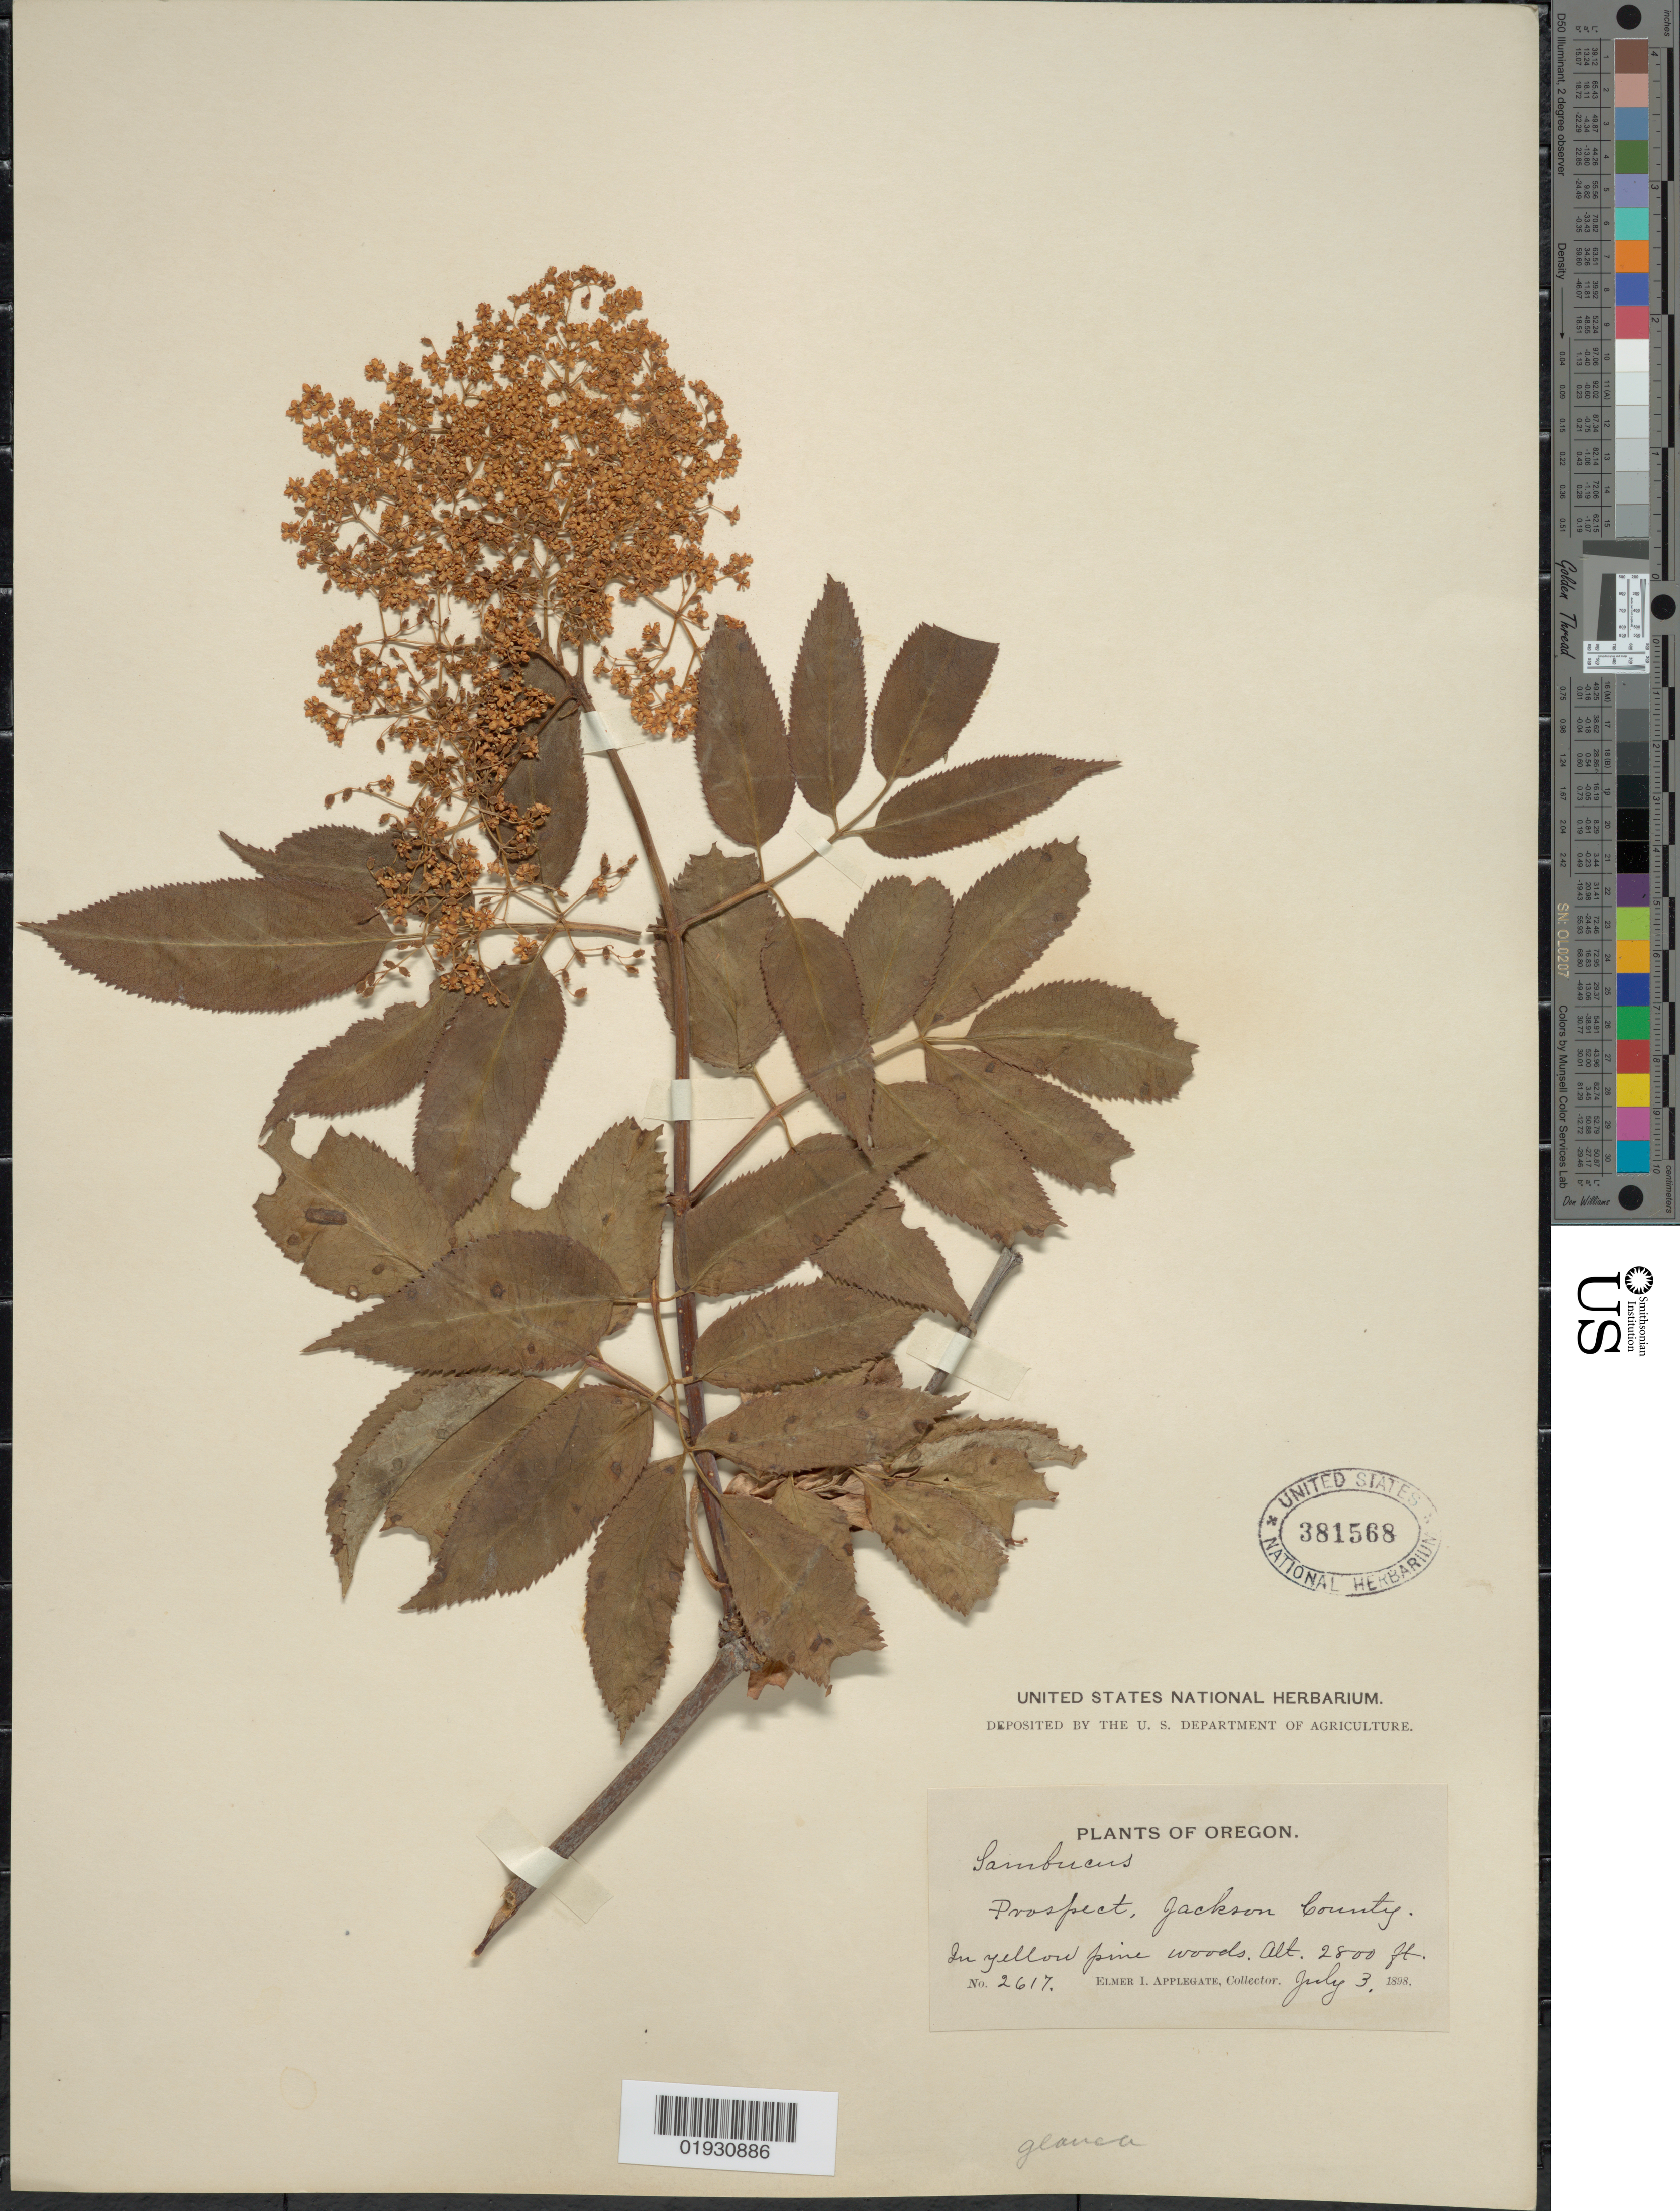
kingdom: Plantae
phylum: Tracheophyta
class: Magnoliopsida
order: Dipsacales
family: Viburnaceae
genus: Sambucus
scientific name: Sambucus cerulea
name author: Raf.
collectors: E. I. Applegate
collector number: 2617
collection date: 1898-07-03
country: United States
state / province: Oregon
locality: Prospect, Jackson County.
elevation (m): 853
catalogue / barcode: US 381568